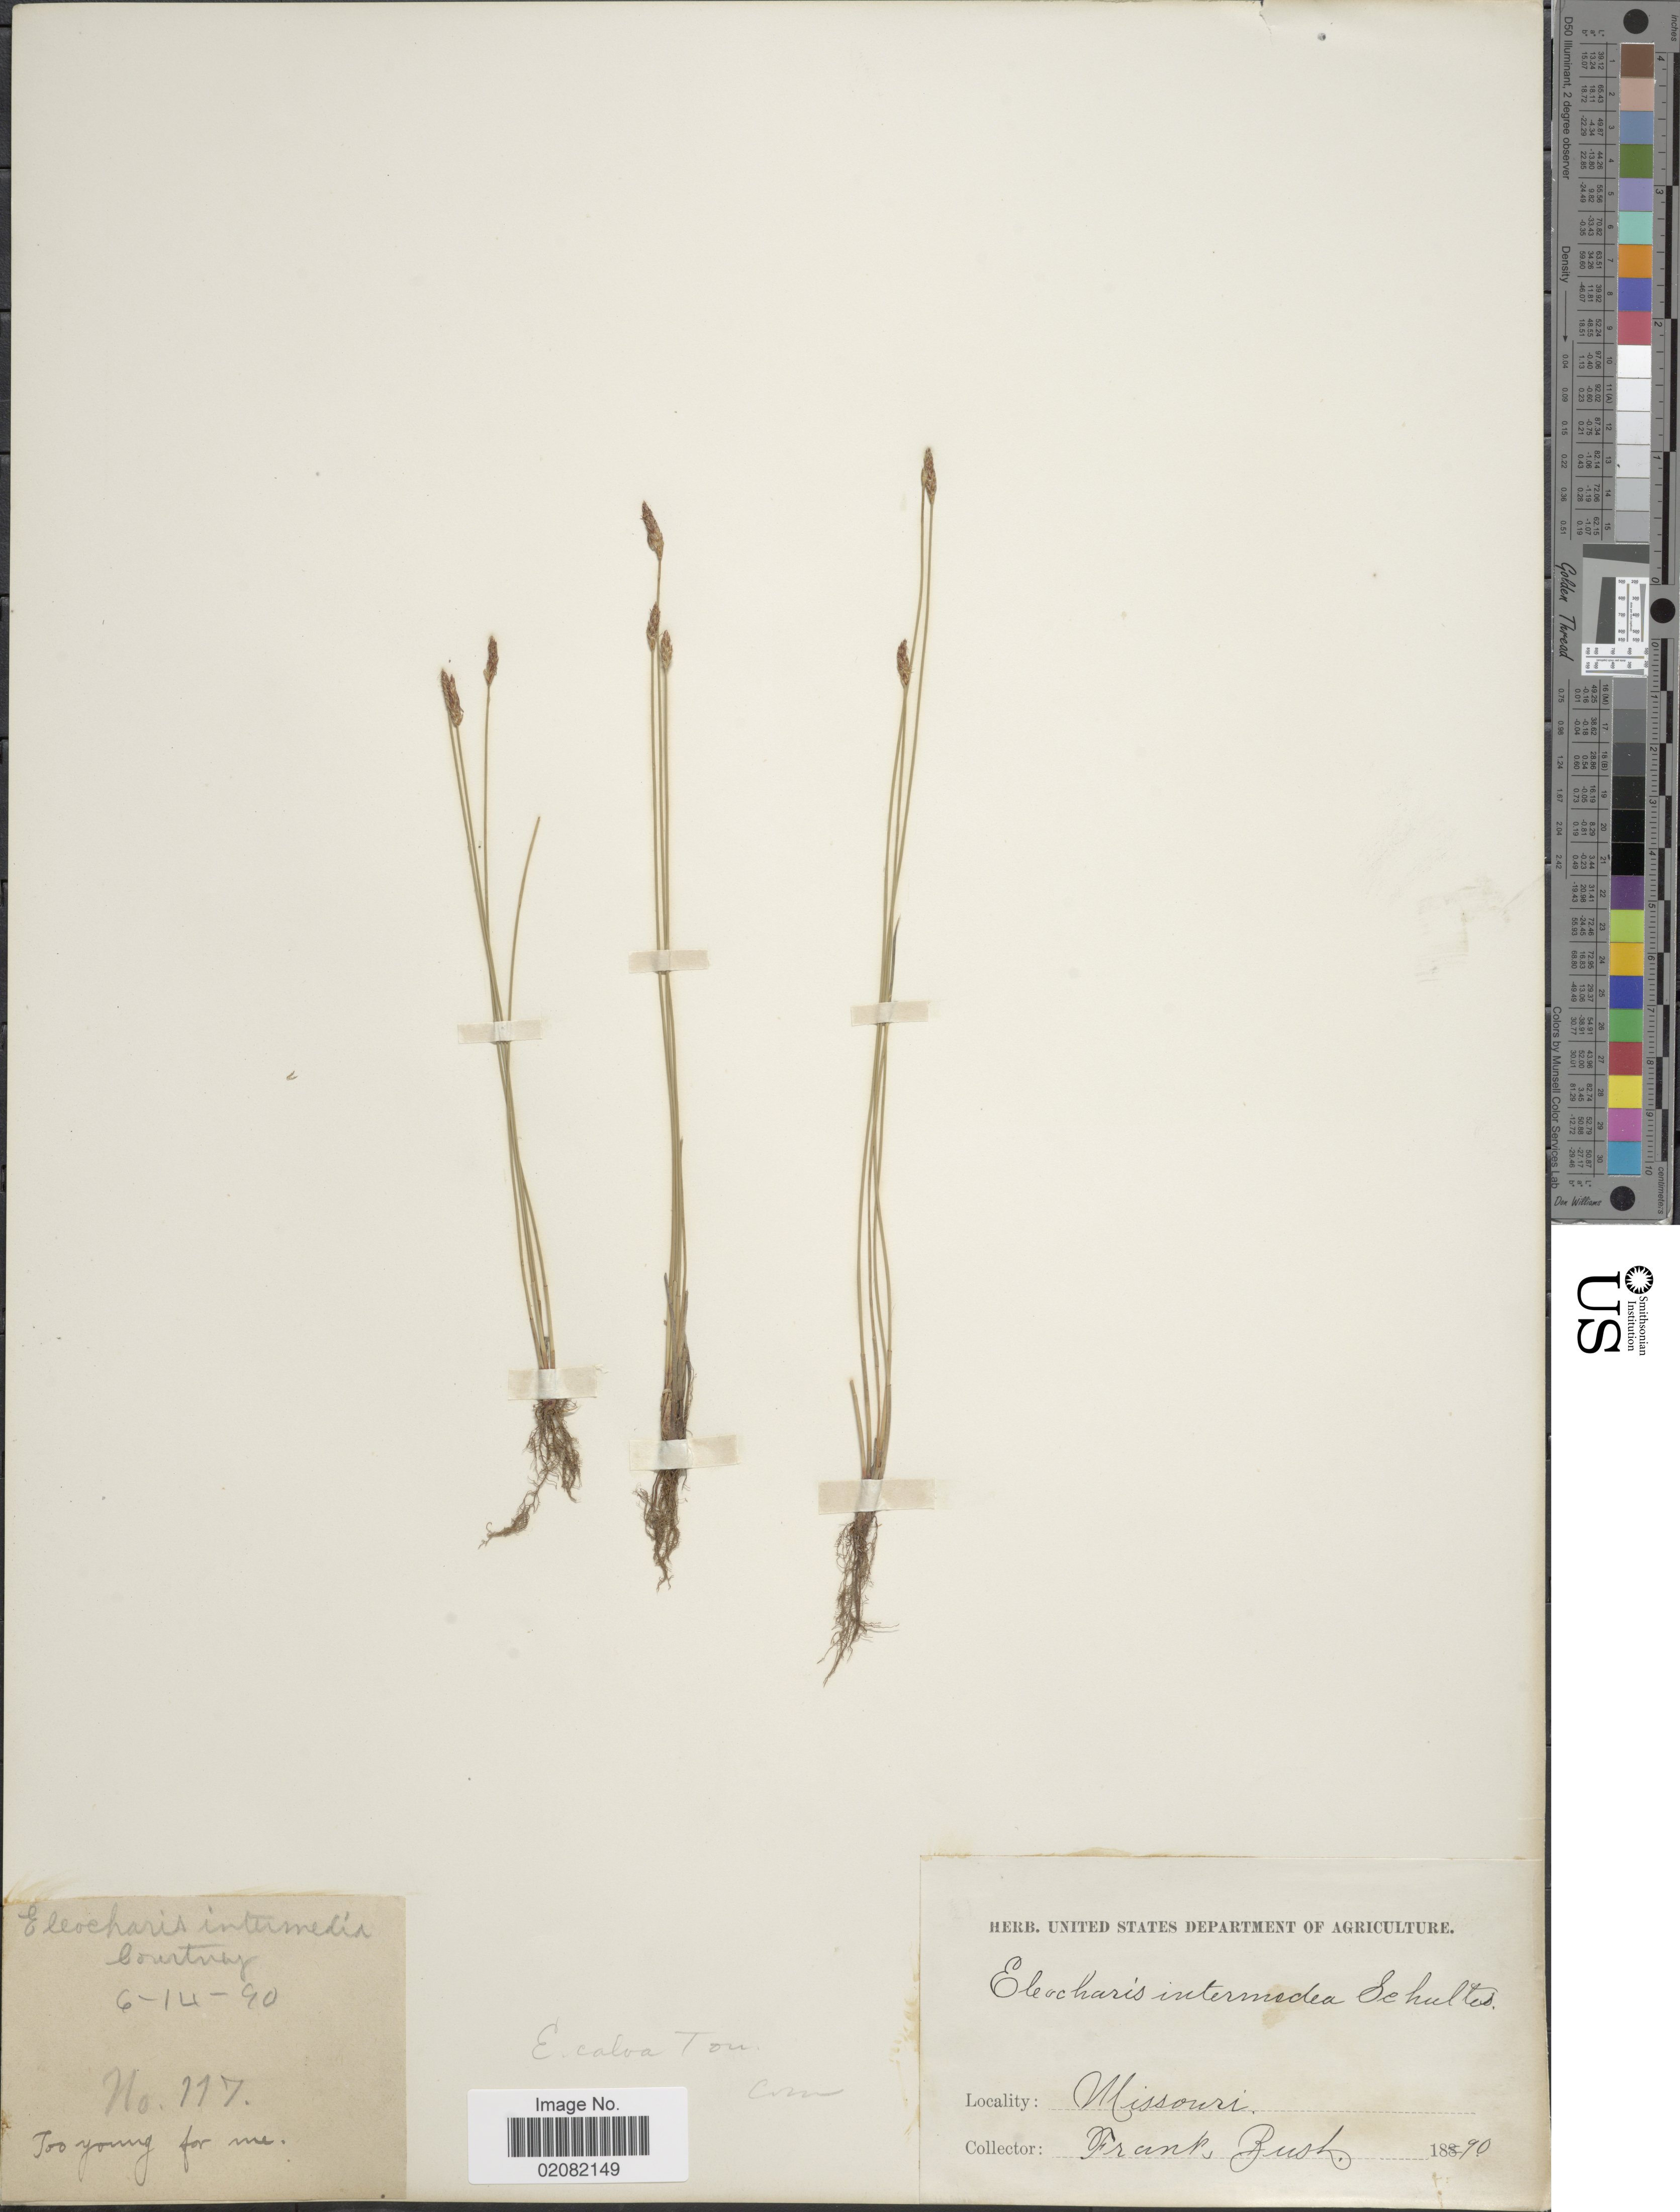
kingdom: Plantae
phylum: Tracheophyta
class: Liliopsida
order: Poales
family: Cyperaceae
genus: Eleocharis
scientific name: Eleocharis erythropoda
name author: Steud.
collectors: F. Bush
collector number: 117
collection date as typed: Transcribed d/m/y: 14/6/90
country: United States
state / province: Missouri